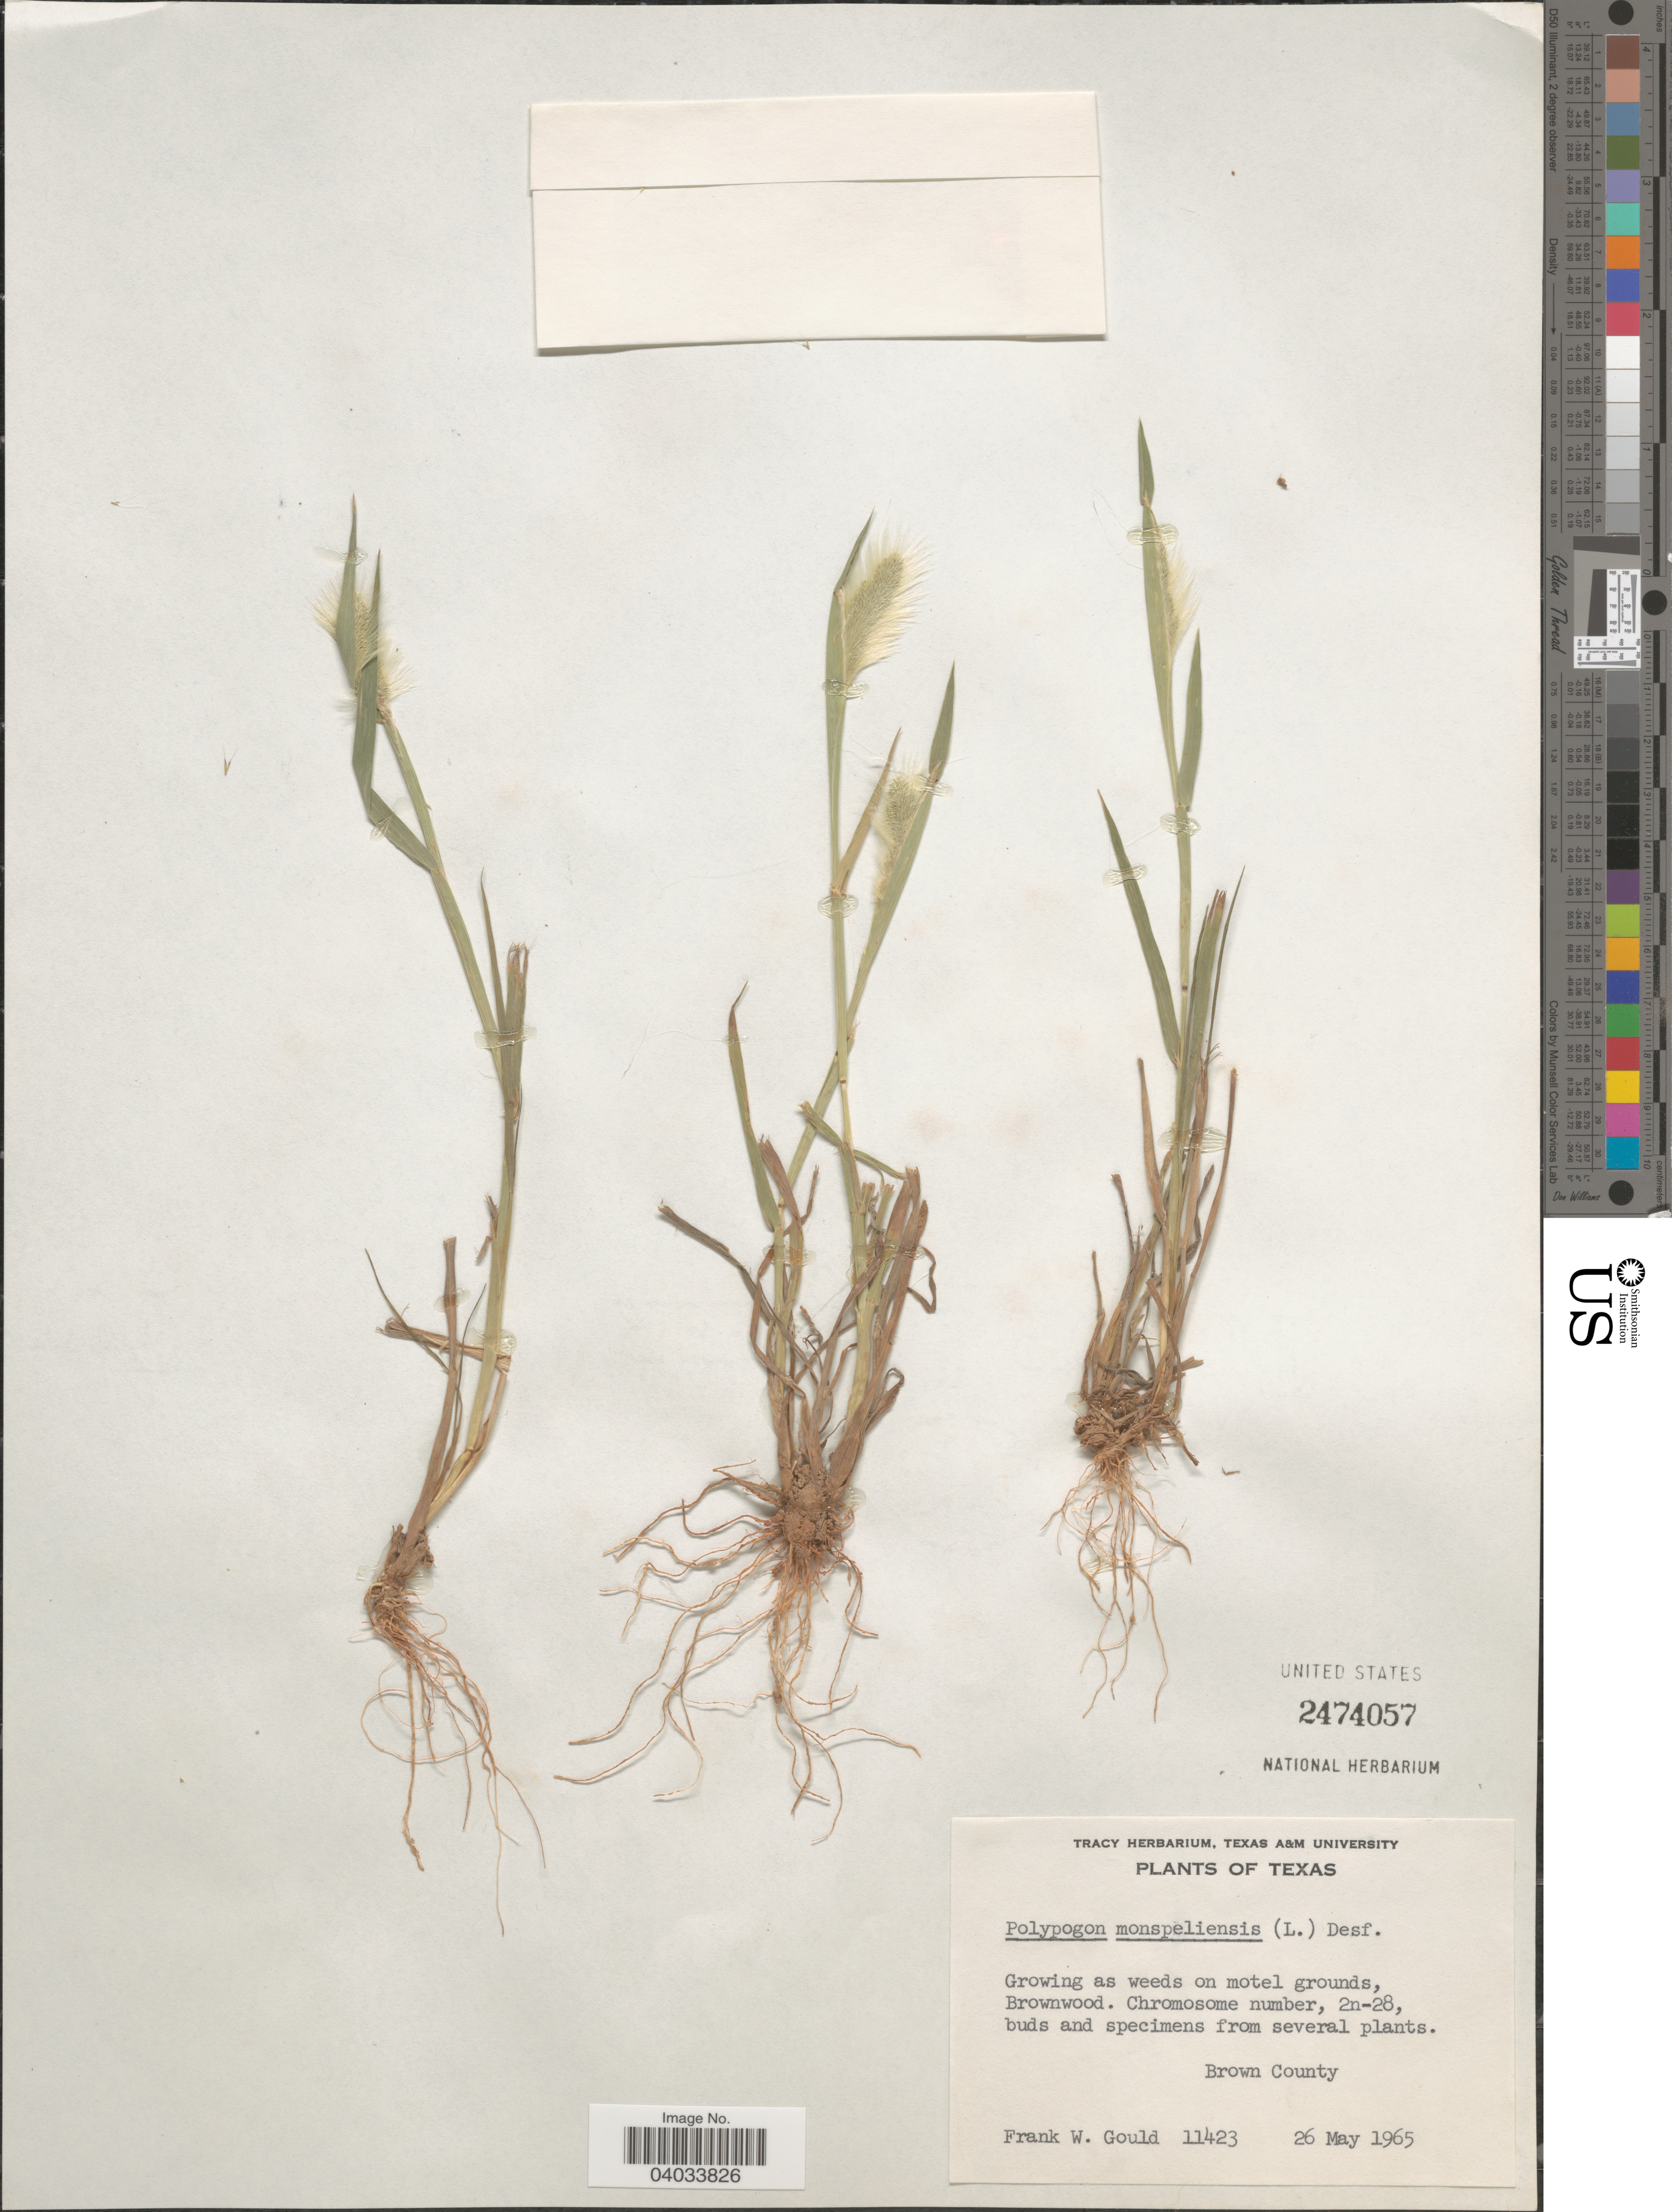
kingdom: Plantae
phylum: Tracheophyta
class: Liliopsida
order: Poales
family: Poaceae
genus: Polypogon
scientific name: Polypogon monspeliensis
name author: (L.) Desf.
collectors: F. W. Gould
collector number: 11423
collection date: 1965-05-26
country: United States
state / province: Texas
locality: Brownwood. Brown County.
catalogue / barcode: US 2474057